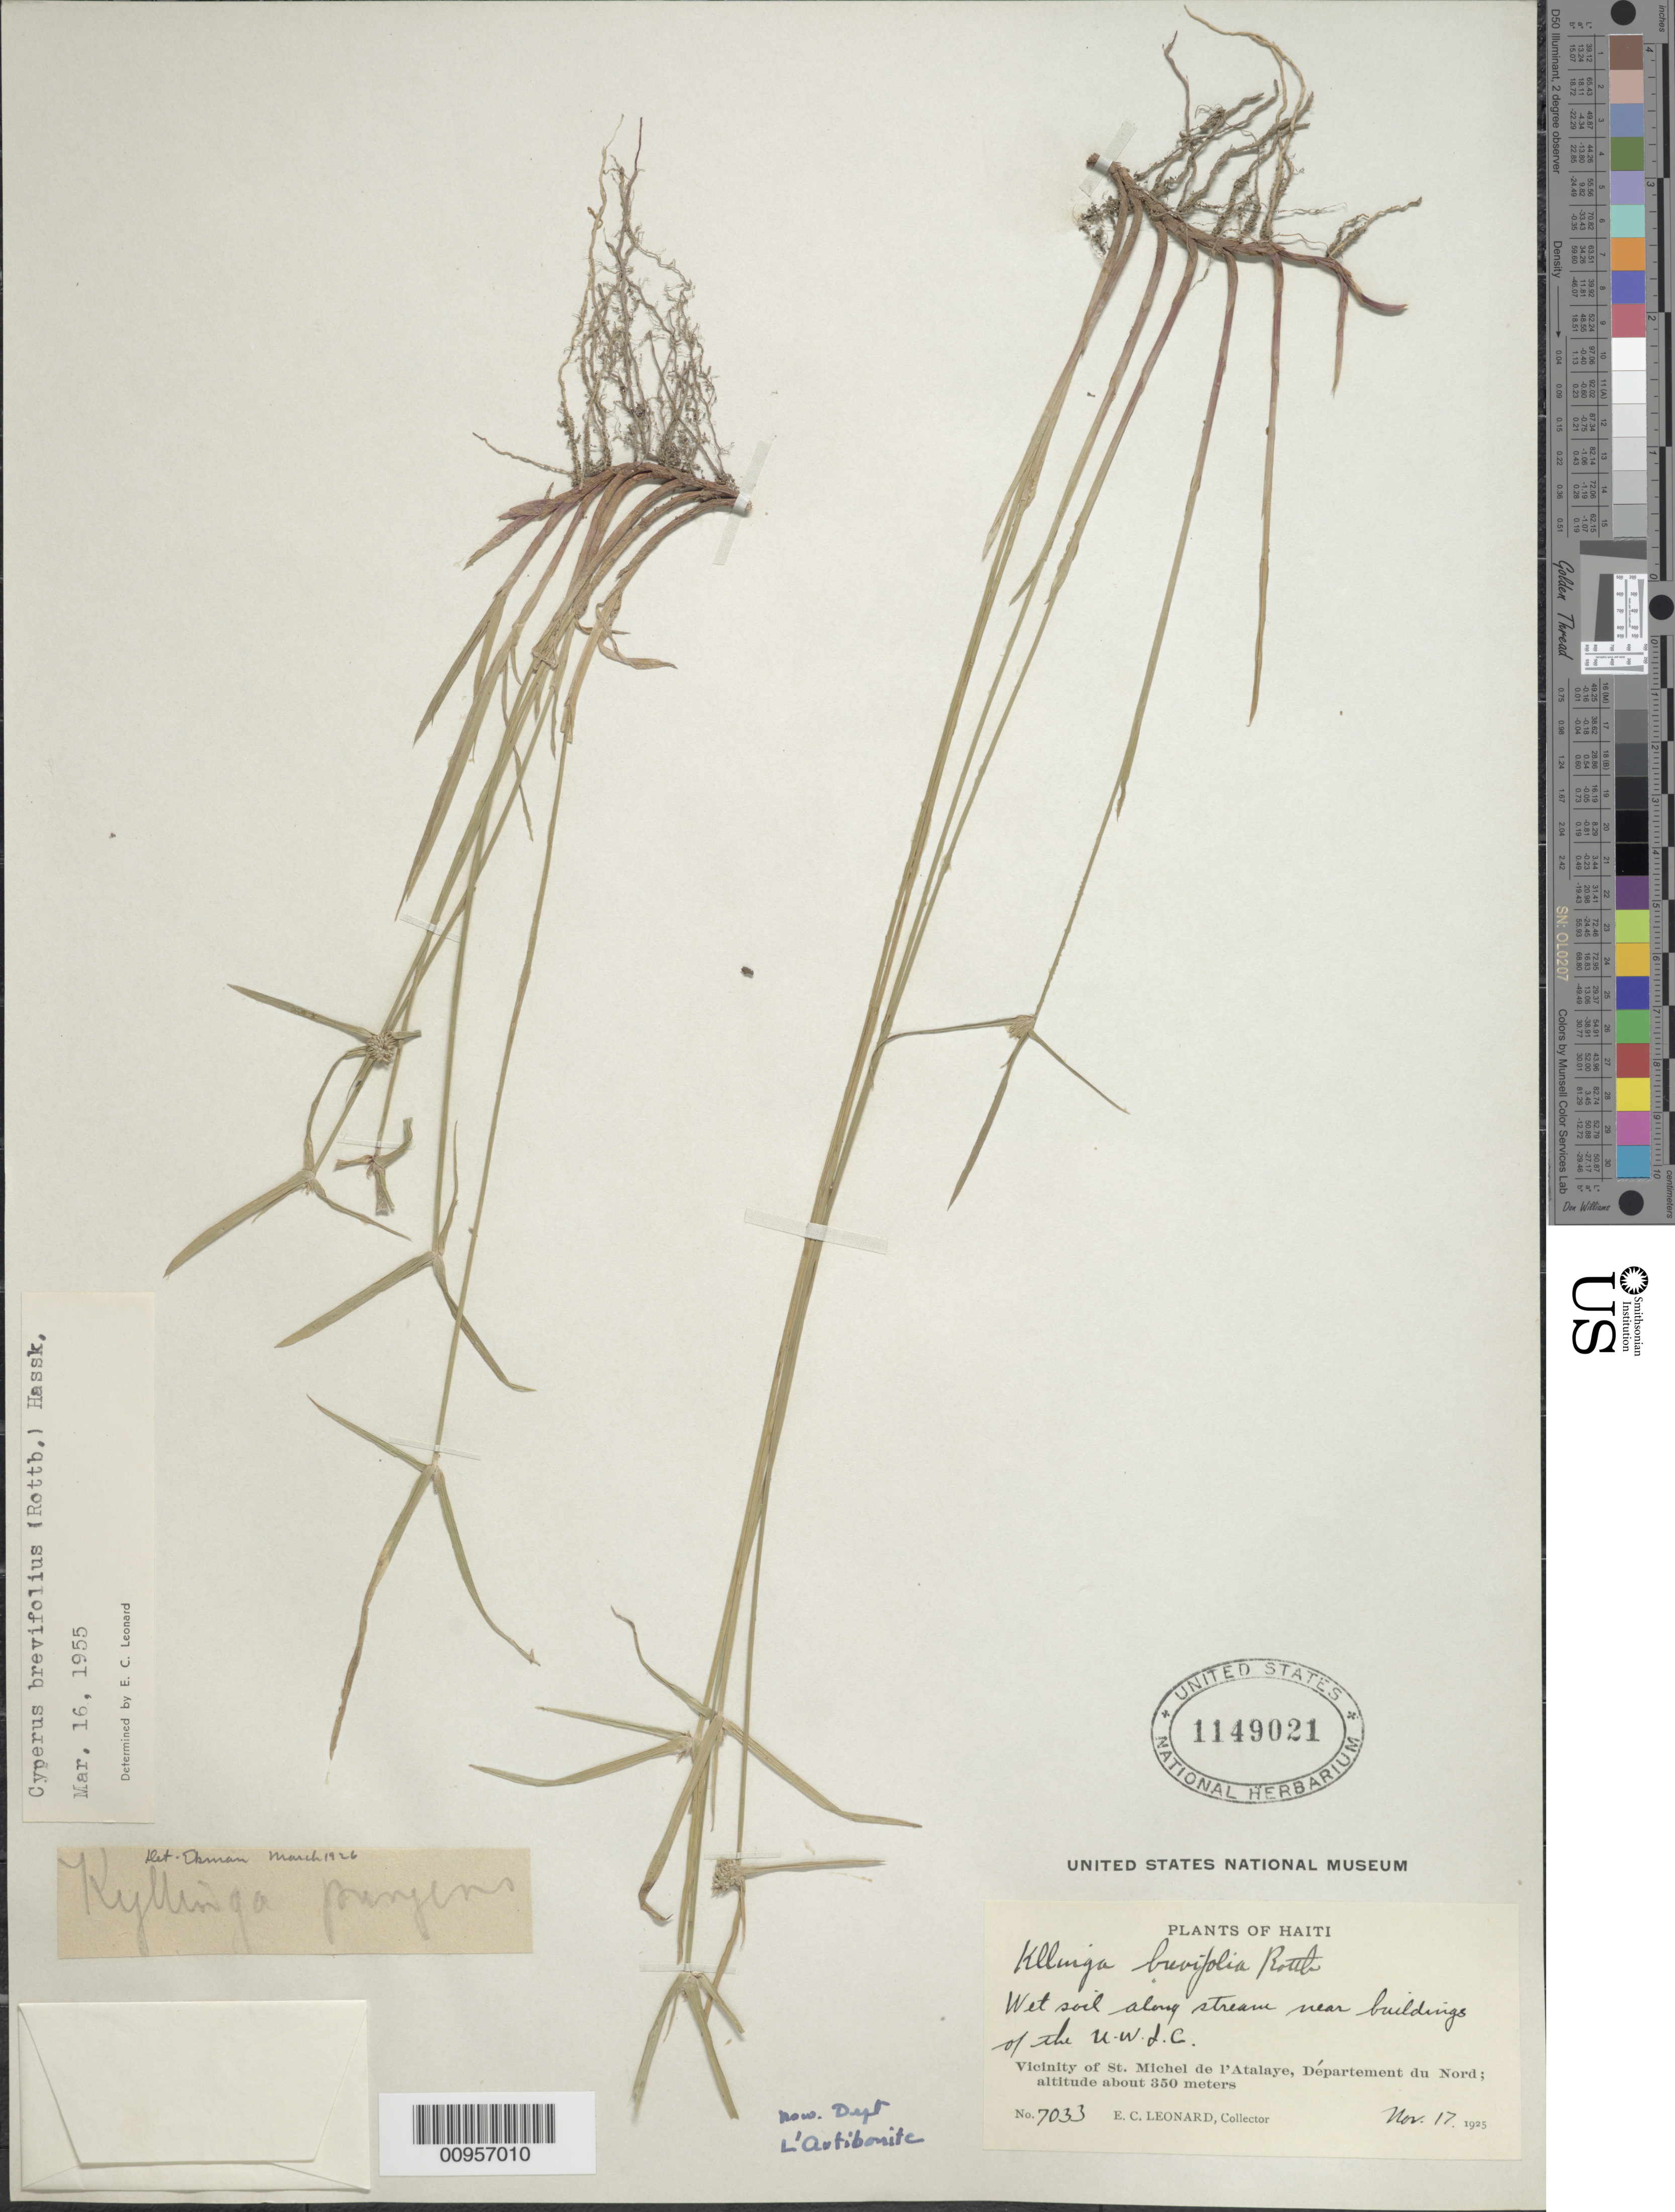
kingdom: Plantae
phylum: Tracheophyta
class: Liliopsida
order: Poales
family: Cyperaceae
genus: Cyperus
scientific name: Cyperus brevifolius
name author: (Rottb.) Hassk.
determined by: Strong, M. T., (US), Smithsonian Institution - National Museum of Natural History (UNITED STATES)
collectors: E. C. Leonard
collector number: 7033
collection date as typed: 17 Nov 1925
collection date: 1925-11-17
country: Haiti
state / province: Artibonite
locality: Vicinity of St. Michel de l' Atalaye, along stream near buildings of the UWIC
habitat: Wet soil along stream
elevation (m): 350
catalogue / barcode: US 1149021